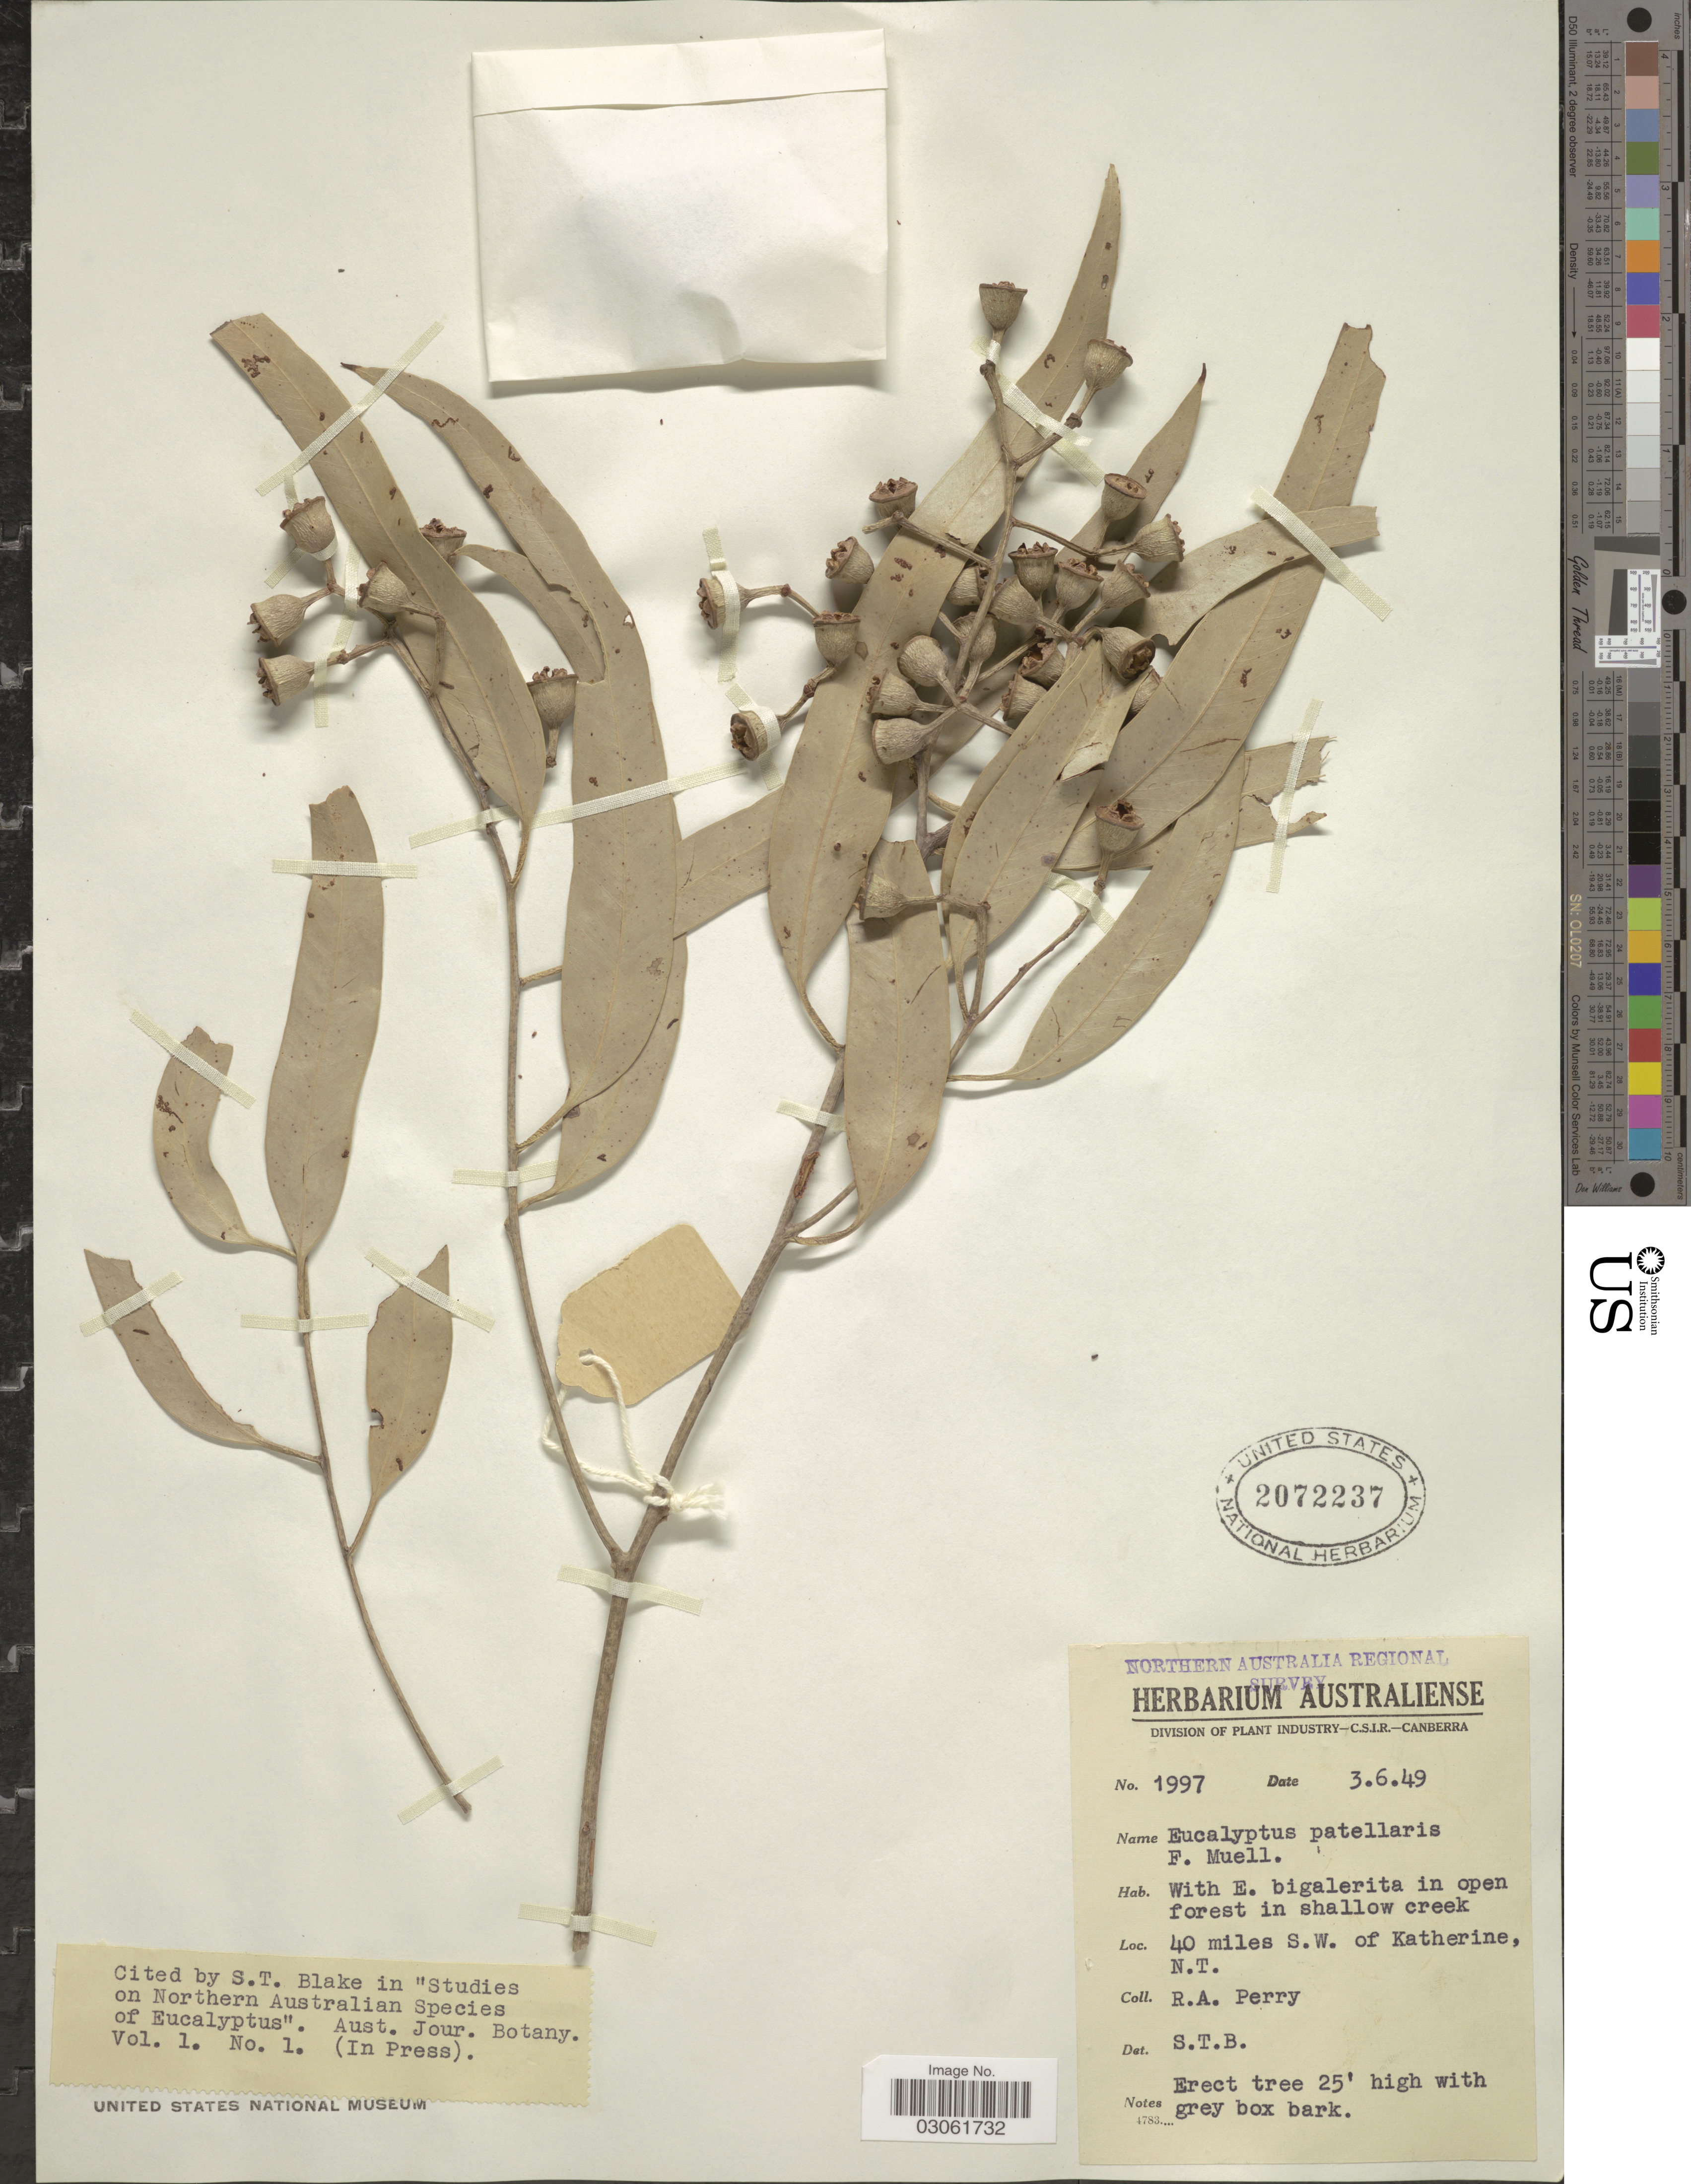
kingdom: Plantae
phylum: Tracheophyta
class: Magnoliopsida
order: Myrtales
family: Myrtaceae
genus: Eucalyptus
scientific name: Eucalyptus patellaris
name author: F. Muell.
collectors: Perry, R. A.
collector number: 1997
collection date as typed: Transcribed d/m/y: 3/6/49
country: Australia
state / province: Northern Territory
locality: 40 miles S.W. of Katherine.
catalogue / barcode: US 2072237